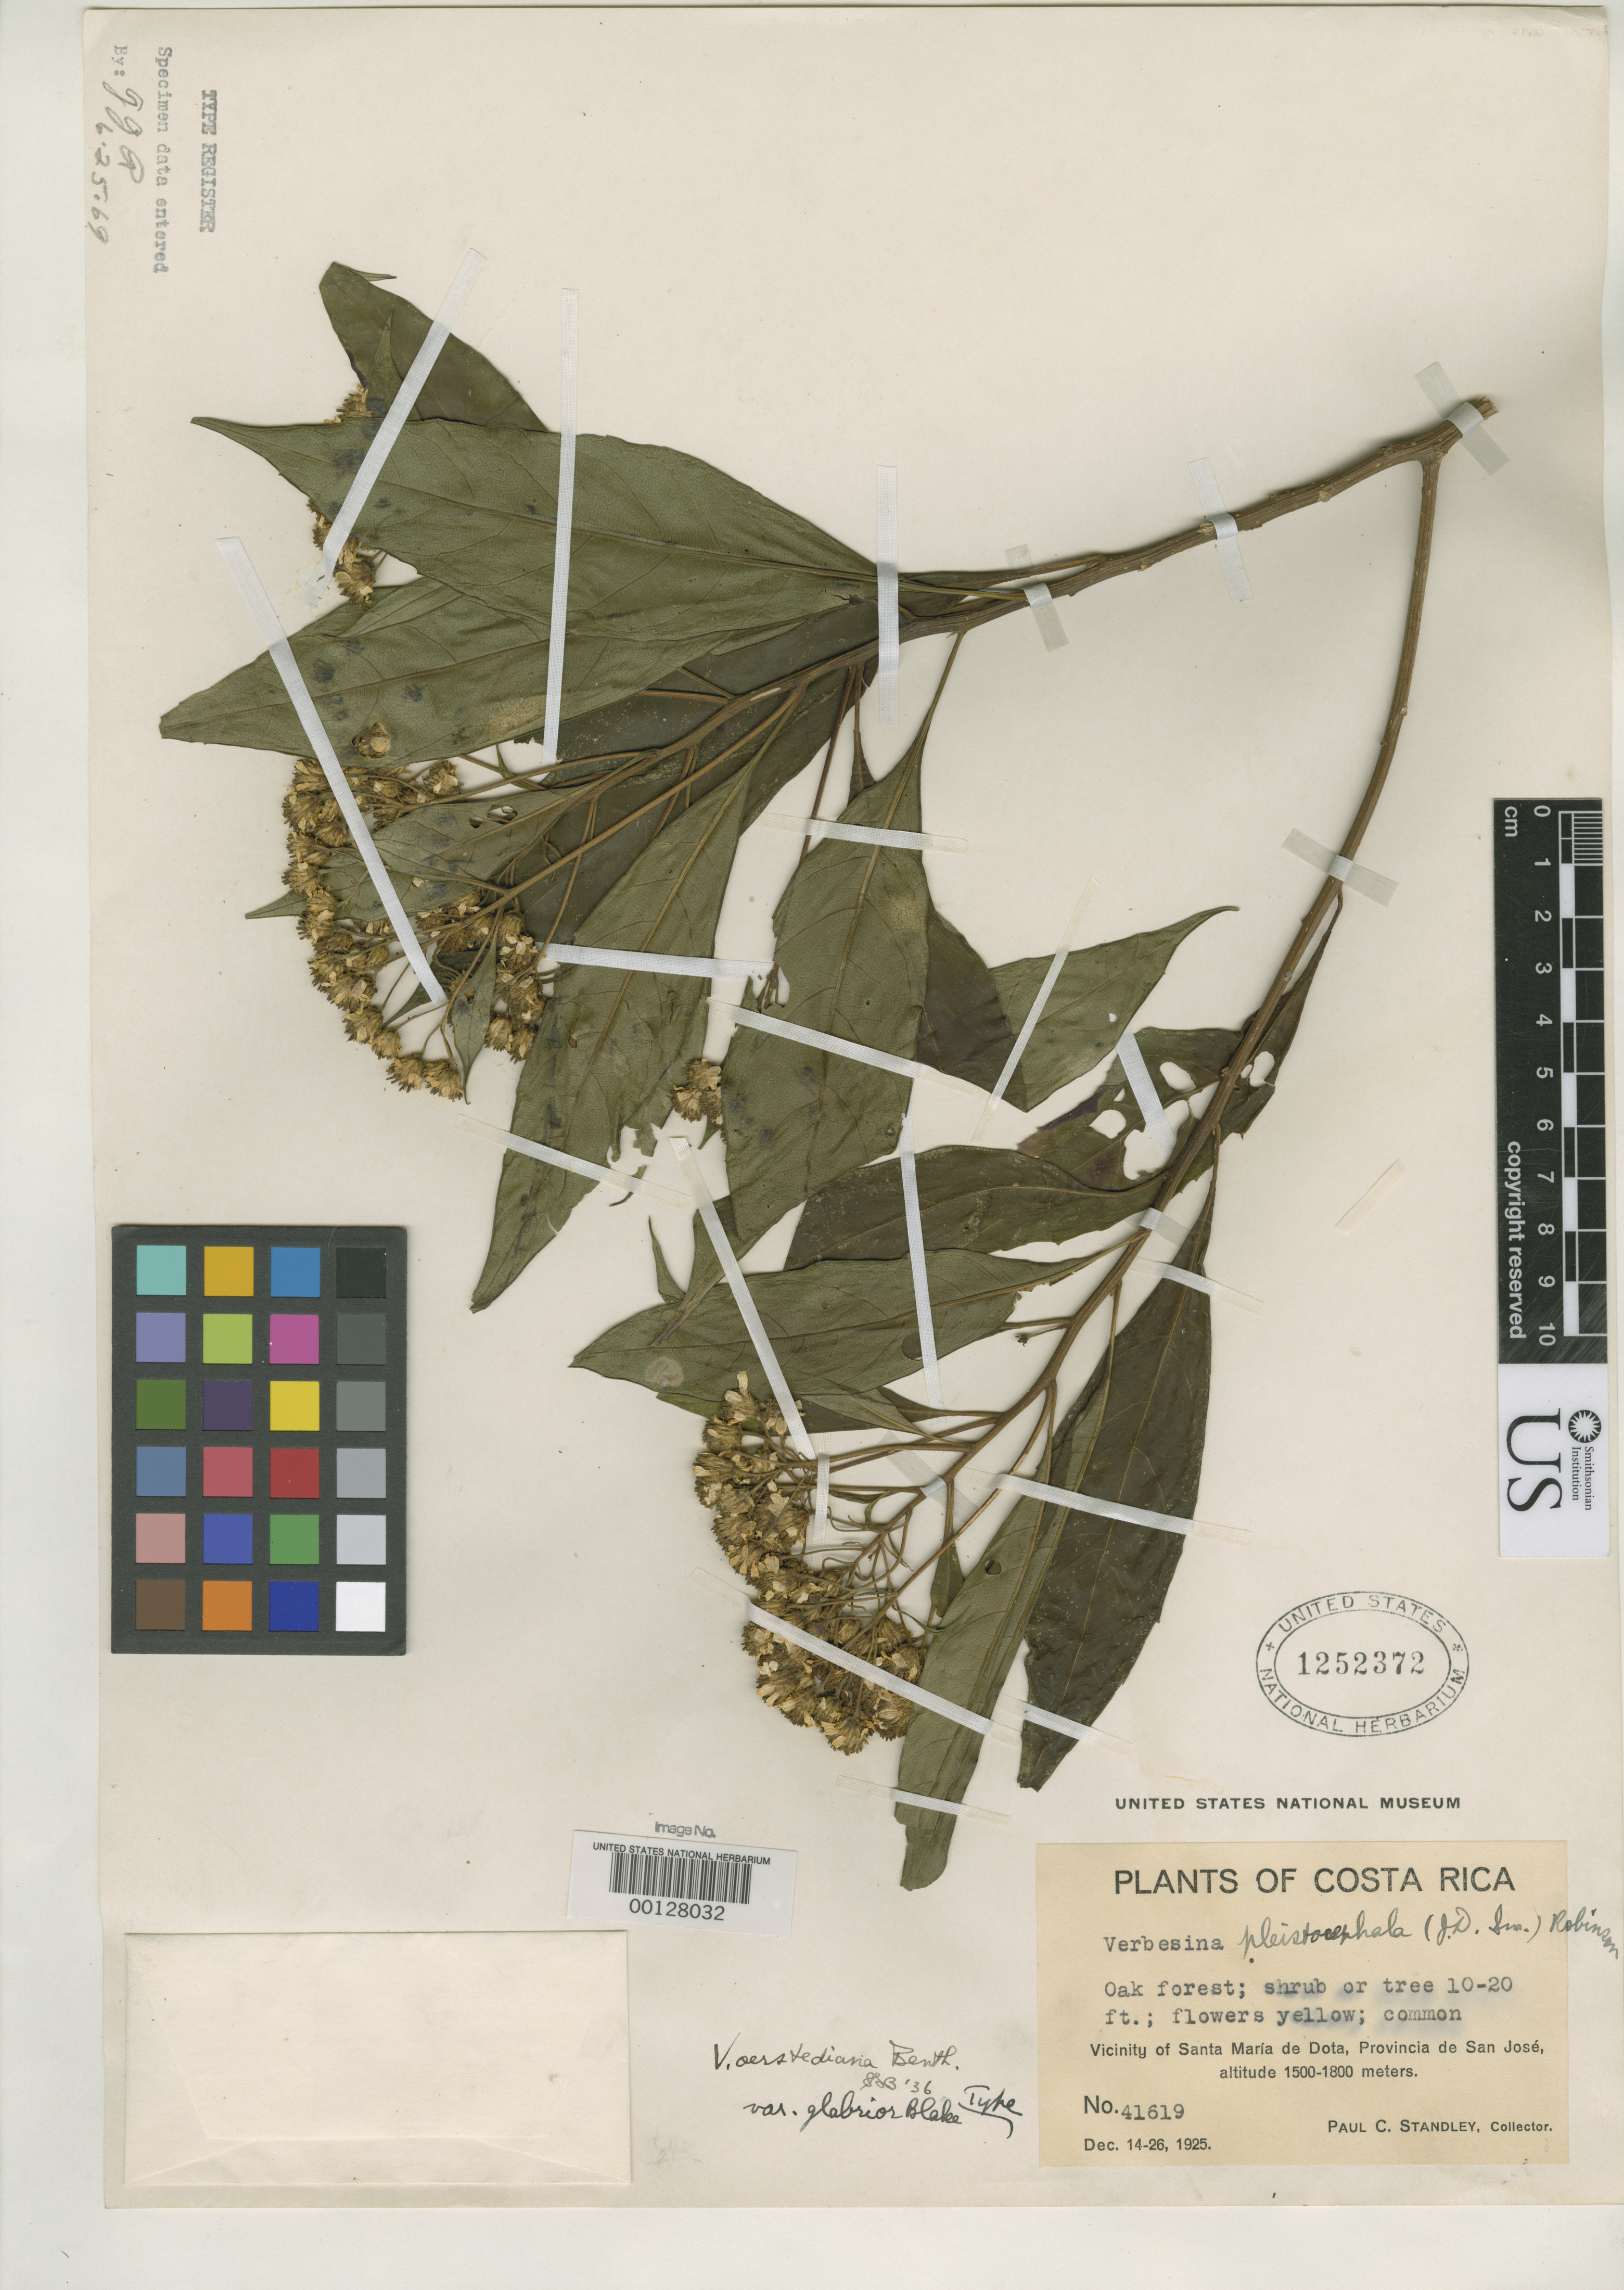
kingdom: Plantae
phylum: Tracheophyta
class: Magnoliopsida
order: Asterales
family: Asteraceae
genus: Verbesina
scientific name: Verbesina oerstediana var. glabrior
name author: S.F. Blake in Yunck.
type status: Holotype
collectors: P. C. Standley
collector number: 41619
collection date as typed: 14 Dec 1925 to 26 Dec 1925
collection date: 1925-12-14/1925-12-26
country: Costa Rica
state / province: San José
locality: Santa Marta de Dota.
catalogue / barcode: US 1252372